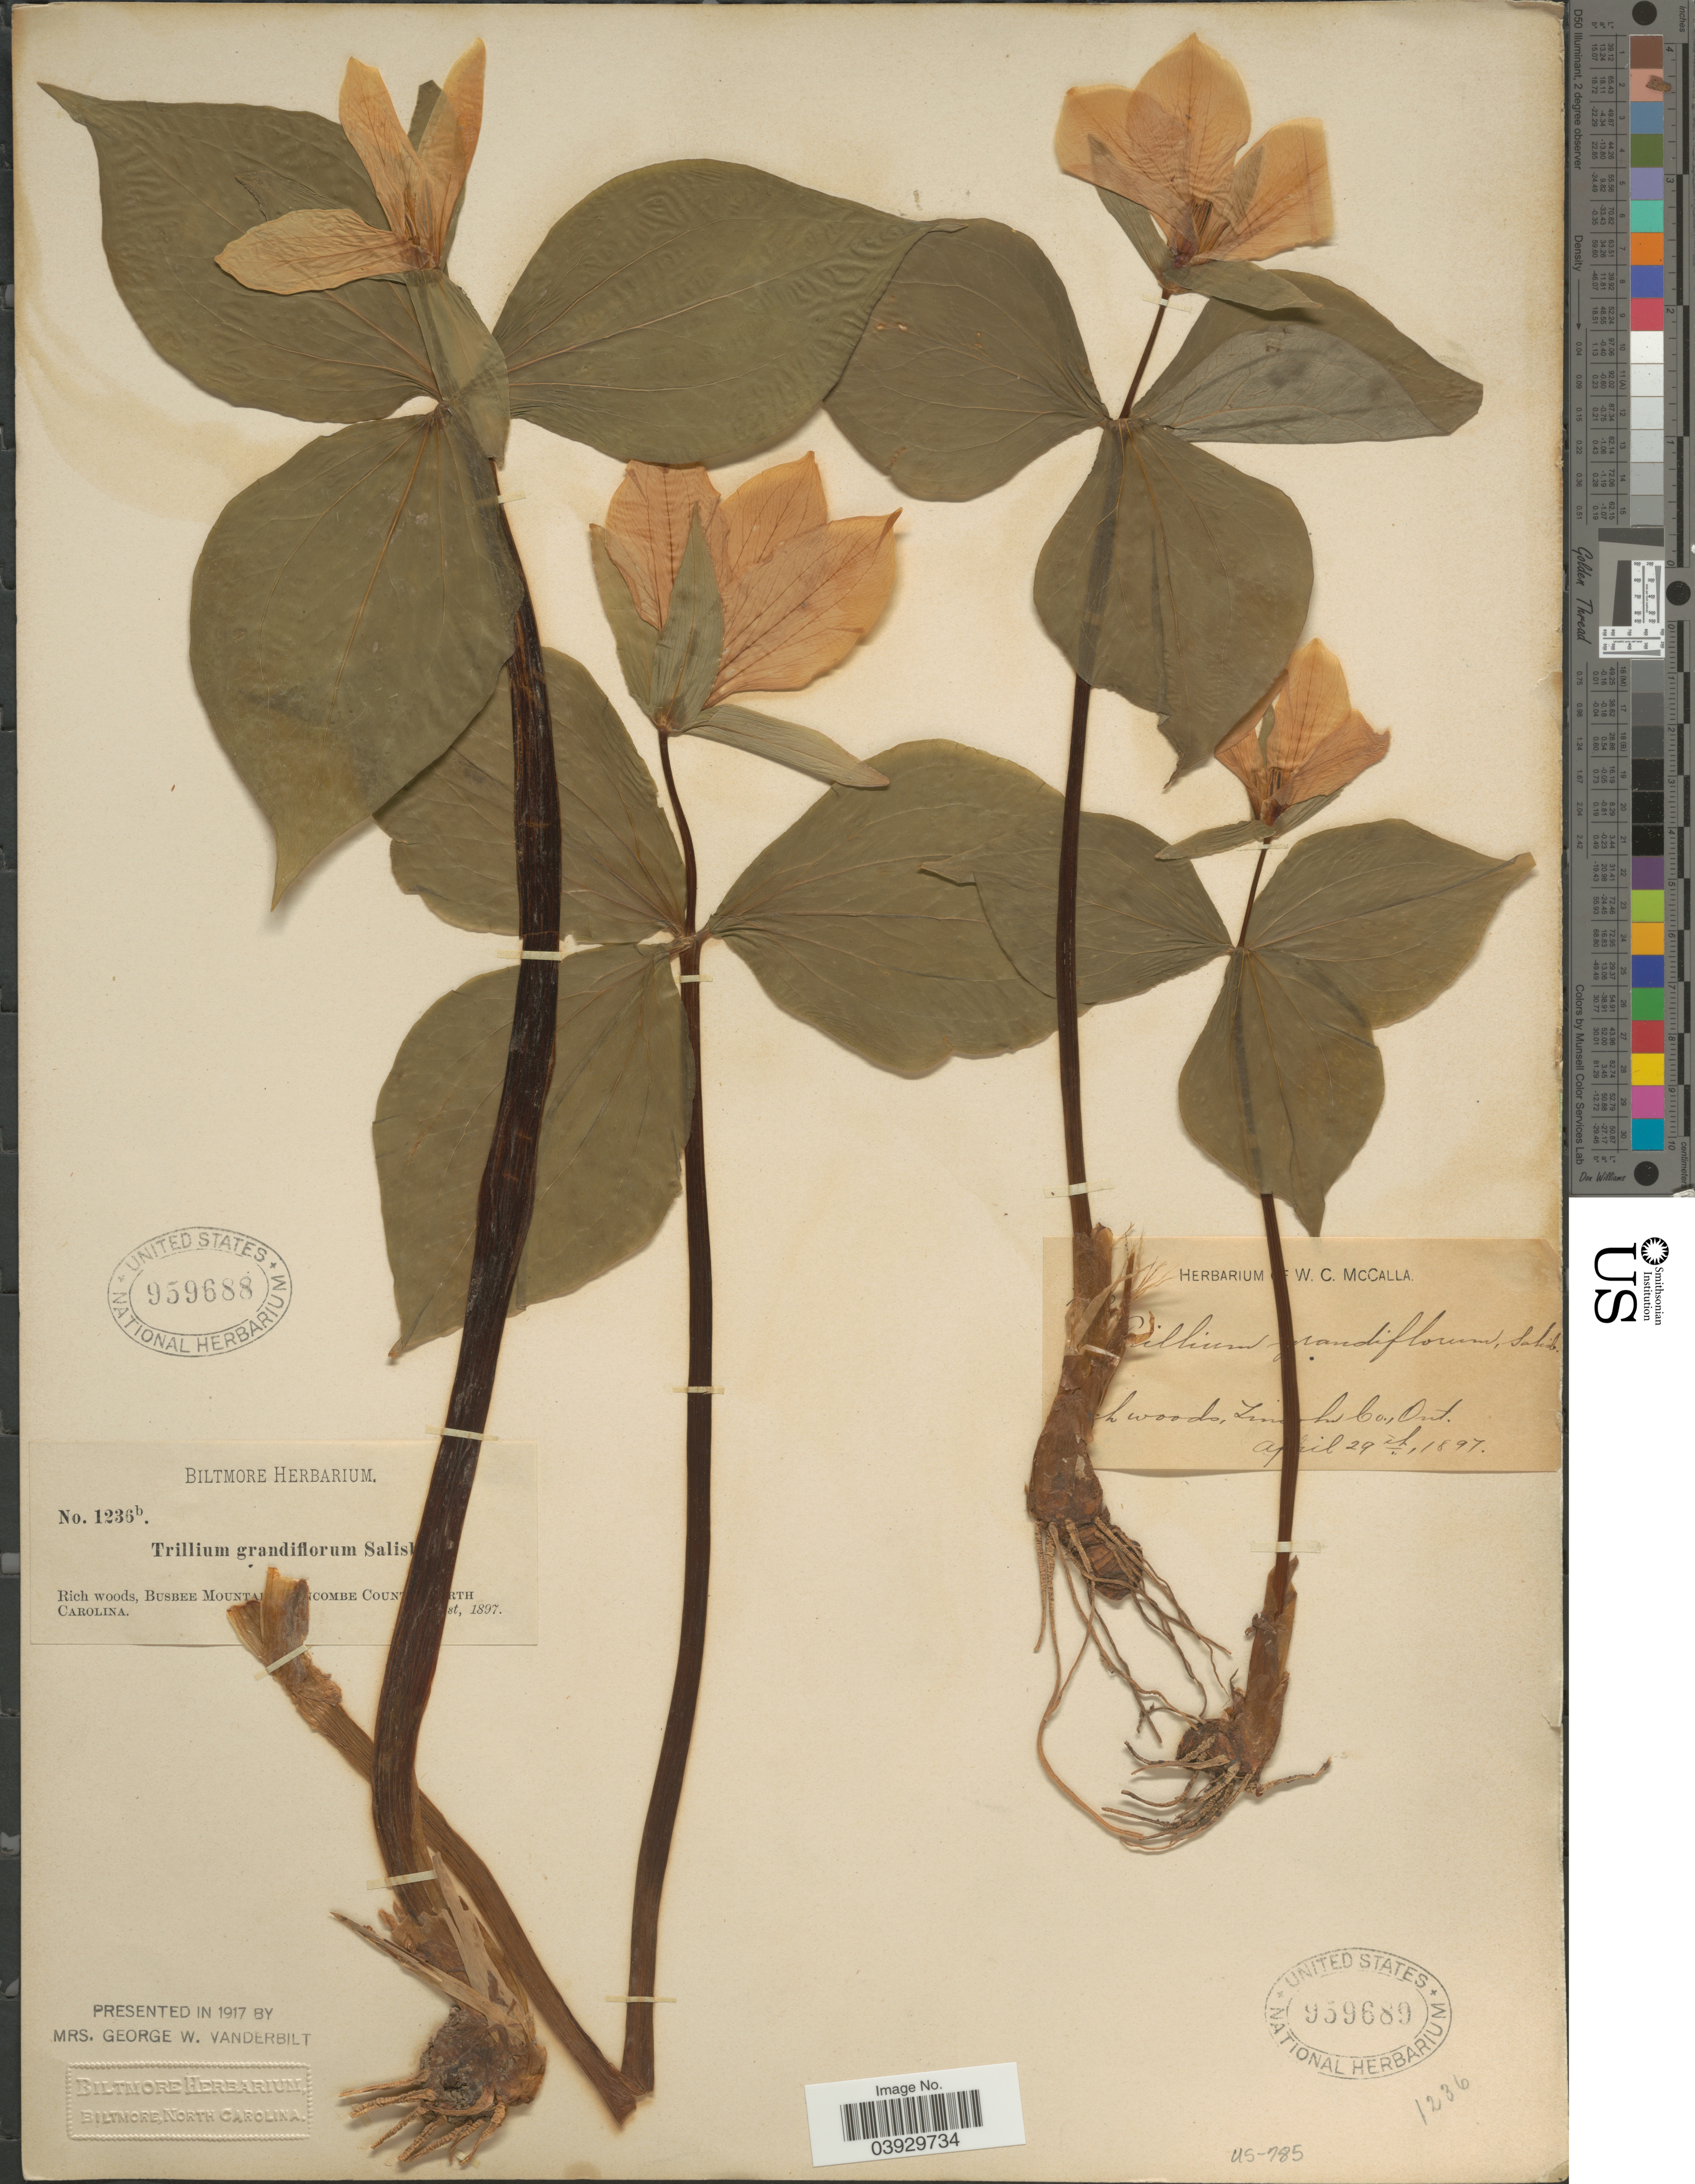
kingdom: Plantae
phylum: Tracheophyta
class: Liliopsida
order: Liliales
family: Melanthiaceae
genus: Trillium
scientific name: Trillium grandiflorum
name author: (Michx.) Salisb.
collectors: ex herb. Biltmore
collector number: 1236b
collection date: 1897-01-01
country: United States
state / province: North Carolina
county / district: Buncombe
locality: Busbee Mountain.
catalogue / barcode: US 959688